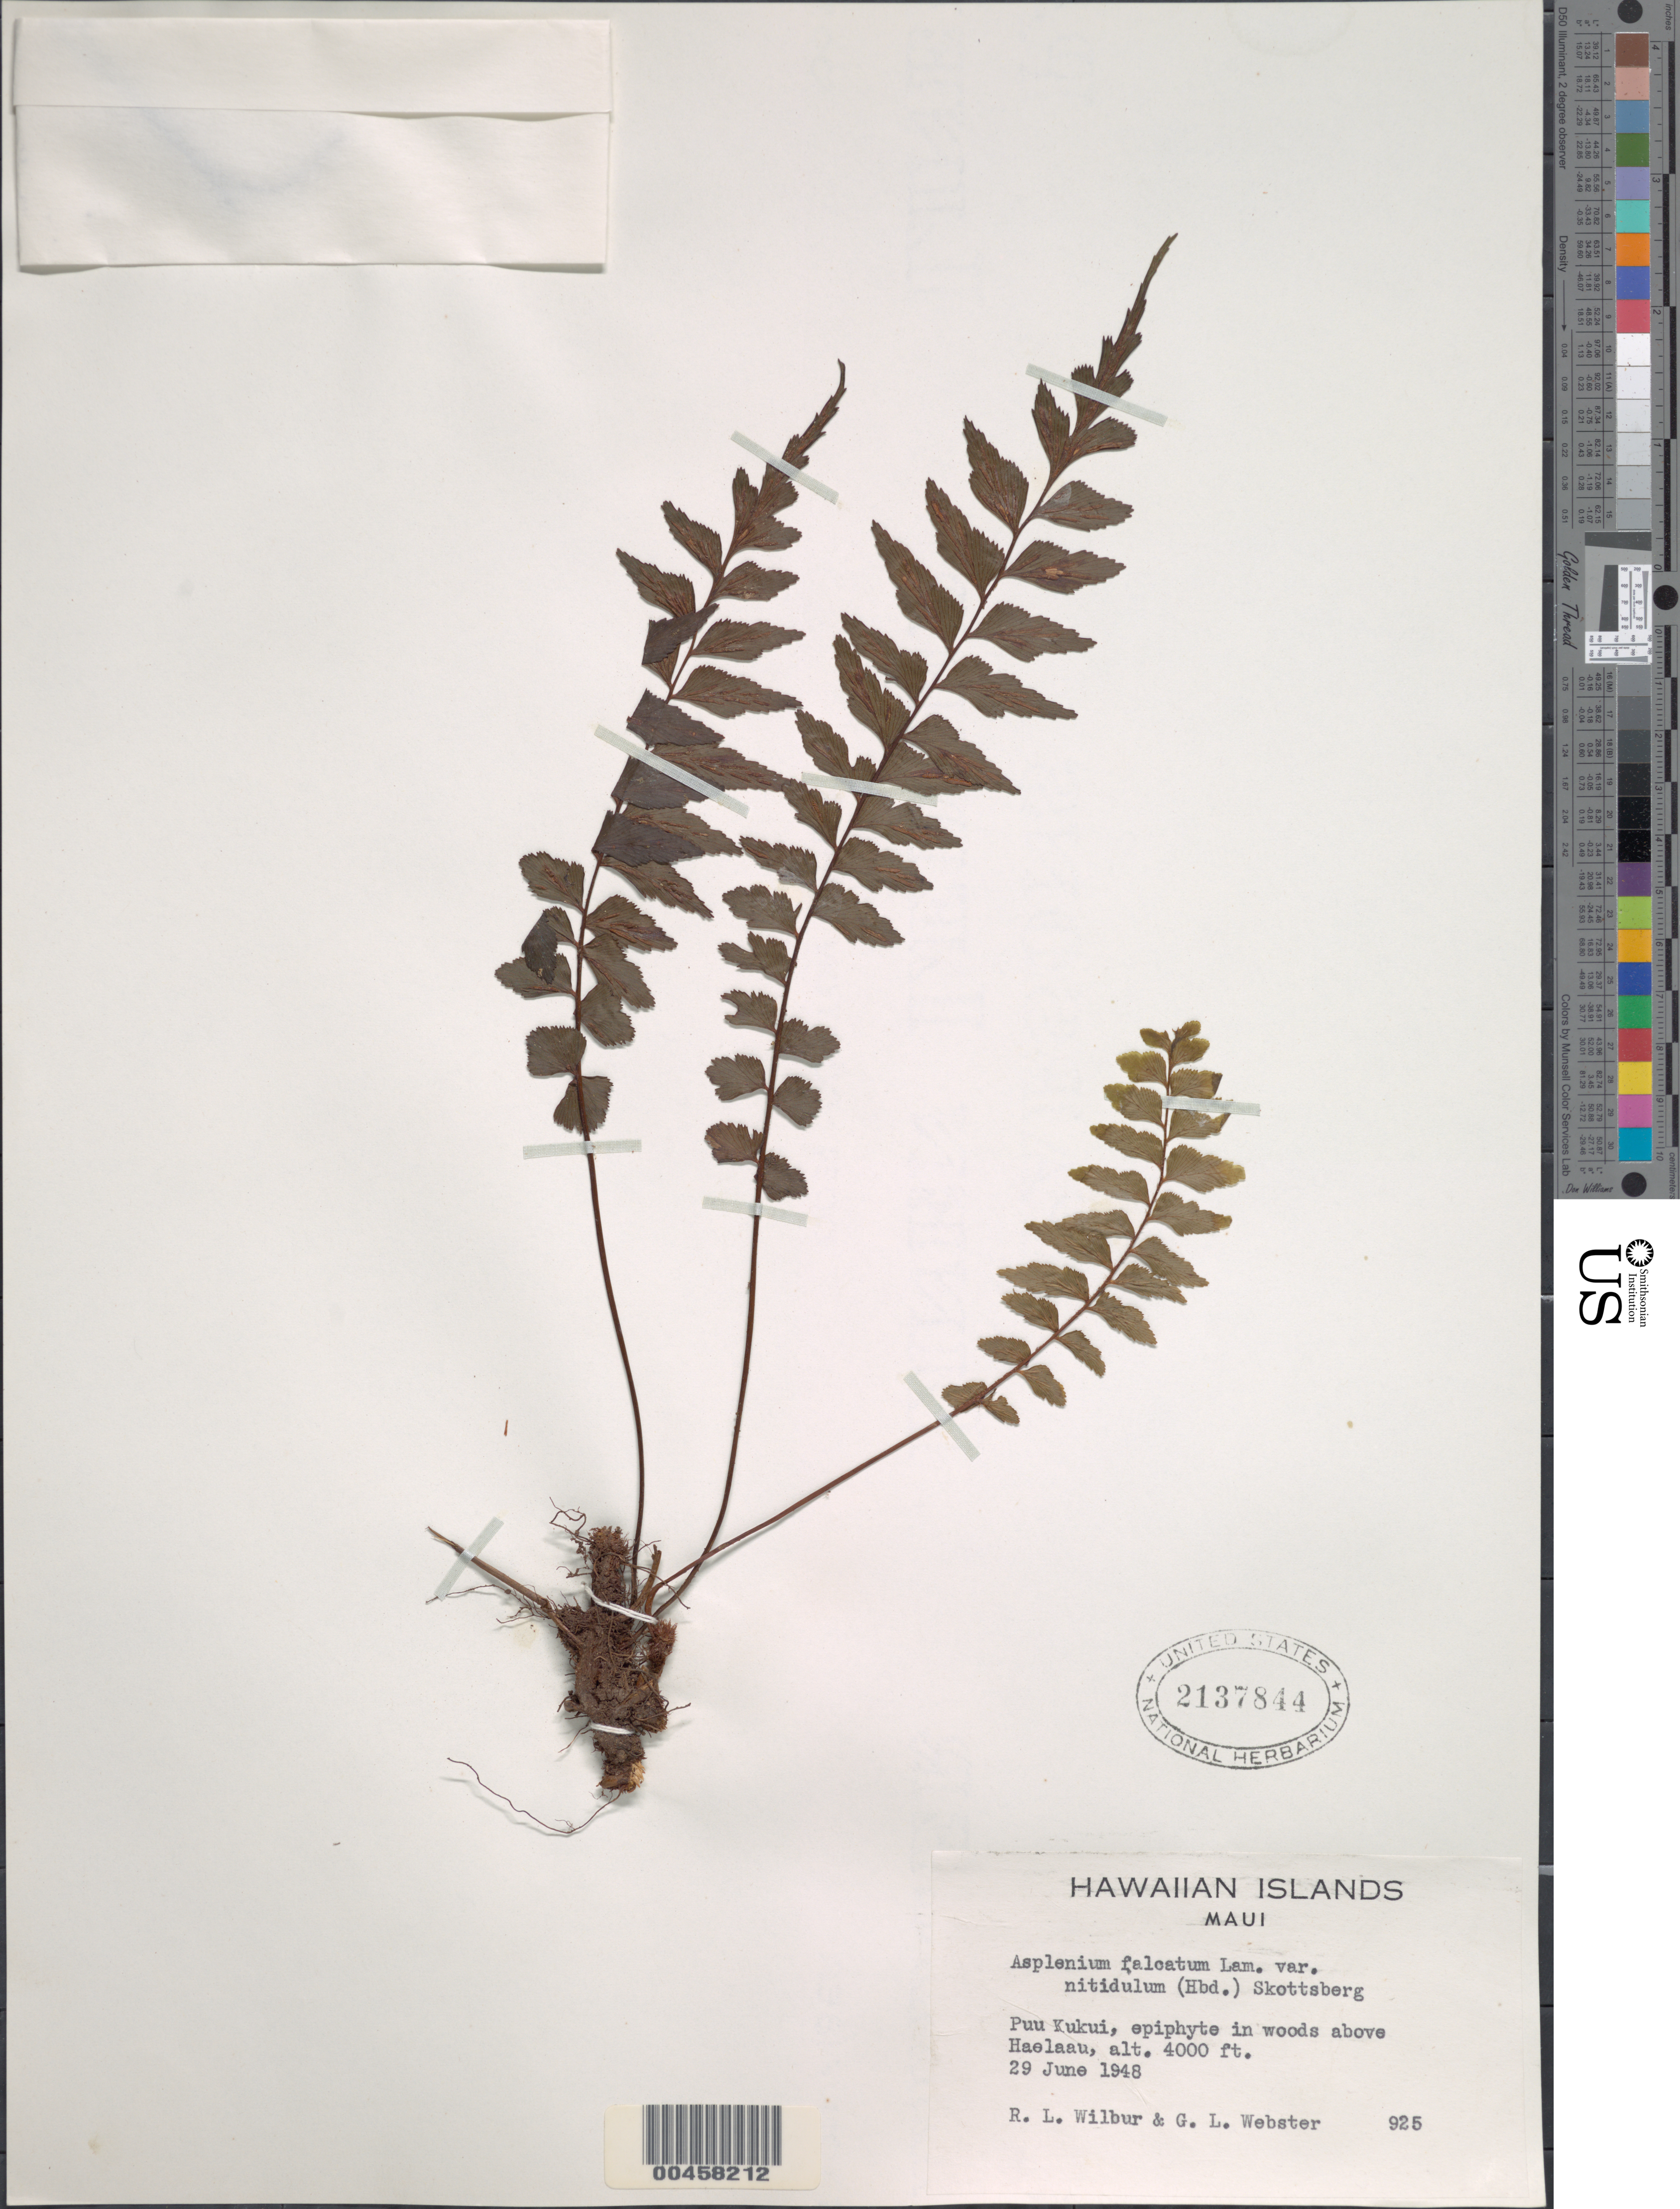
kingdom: Plantae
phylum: Tracheophyta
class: Polypodiopsida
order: Polypodiales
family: Aspleniaceae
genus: Asplenium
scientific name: Asplenium polyodon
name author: G. Forst.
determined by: Wagner, W. L., (BOT), Smithsonian Institution - National Museum of Natural History (UNITED STATES)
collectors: R. L. Wilbur & G. L. Webster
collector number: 925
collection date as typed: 29 Jun 1948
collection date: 1948-06-29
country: United States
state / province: Hawaii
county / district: Maui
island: Maui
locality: Puu Kukui, in woods above Haelaau.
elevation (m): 1219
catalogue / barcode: US 2137844